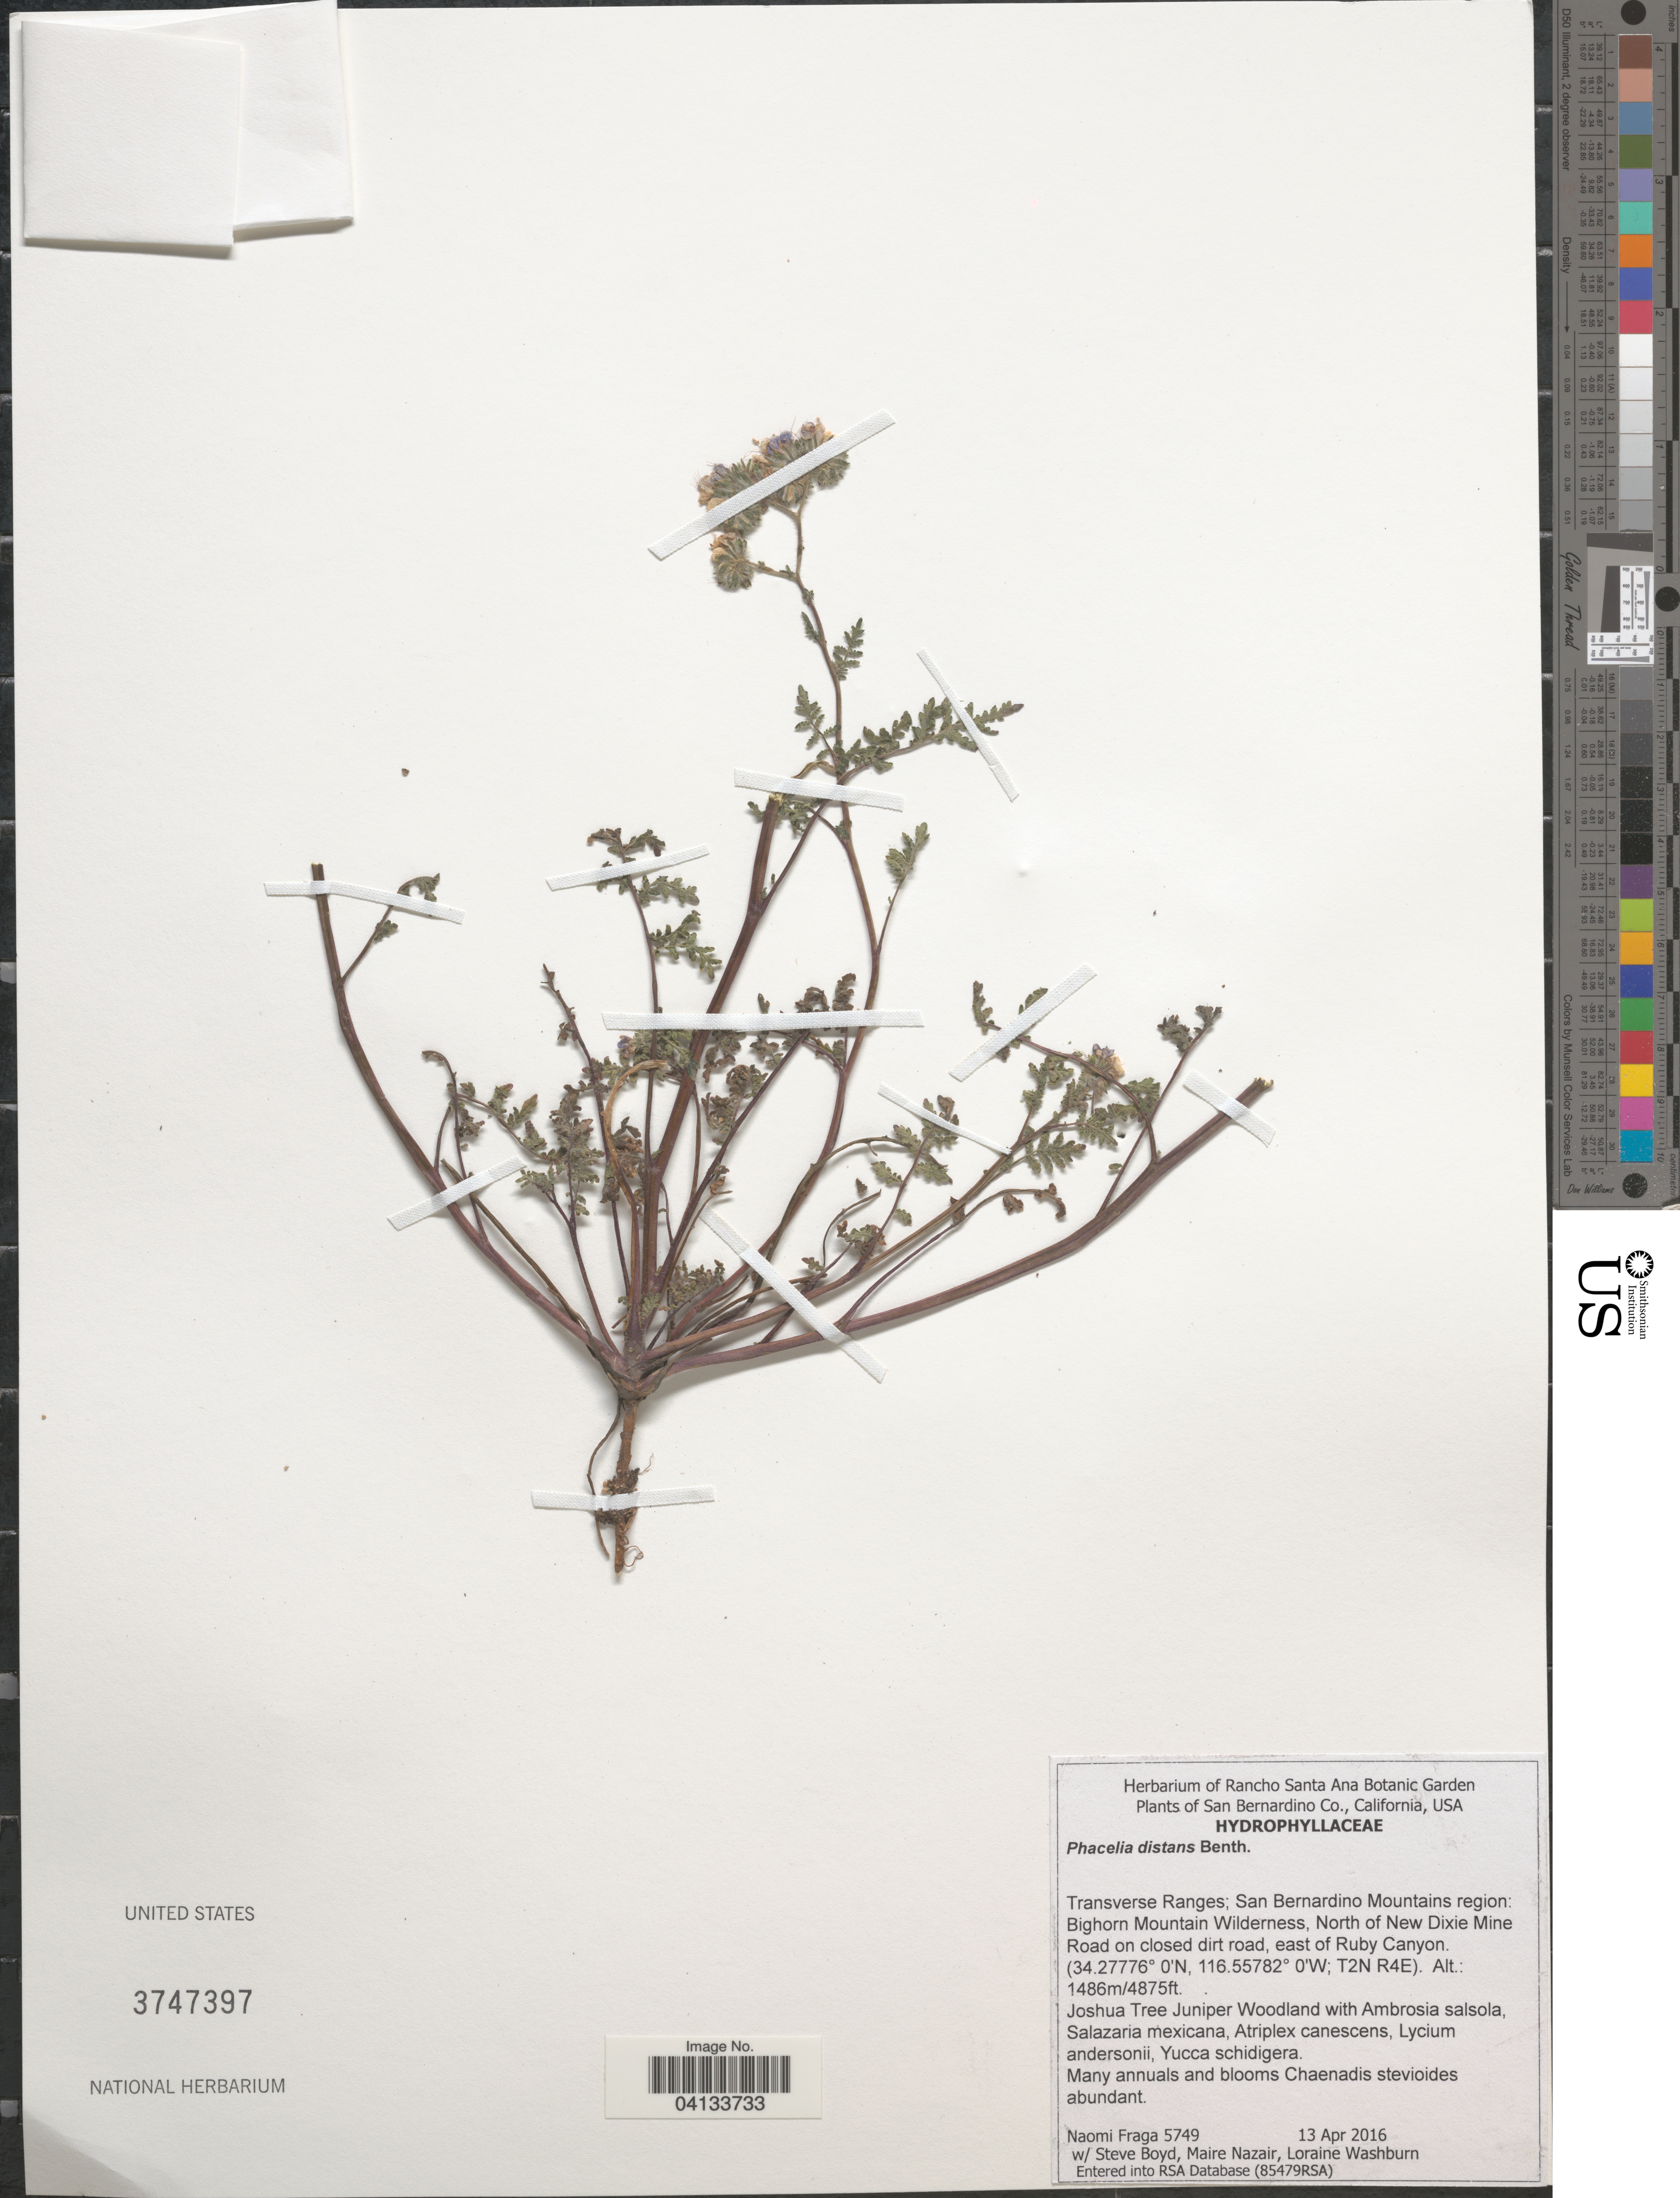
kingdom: Plantae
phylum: Tracheophyta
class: Magnoliopsida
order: Boraginales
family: Hydrophyllaceae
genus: Phacelia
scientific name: Phacelia distans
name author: Benth.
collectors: N. Fraga, S. Boyd, M. Nazair & L. Washburn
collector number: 5749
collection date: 2016-04-13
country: United States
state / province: California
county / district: San Bernardino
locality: San Bernardino Co. Transverse Ranges; San Bernardino Mountains region: Bighorn Mountain Wilderness, North of New Dixie Mine Road on closed dirt road, east of Ruby Canyon. (T2N R4E).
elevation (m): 1486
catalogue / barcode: US 3747397